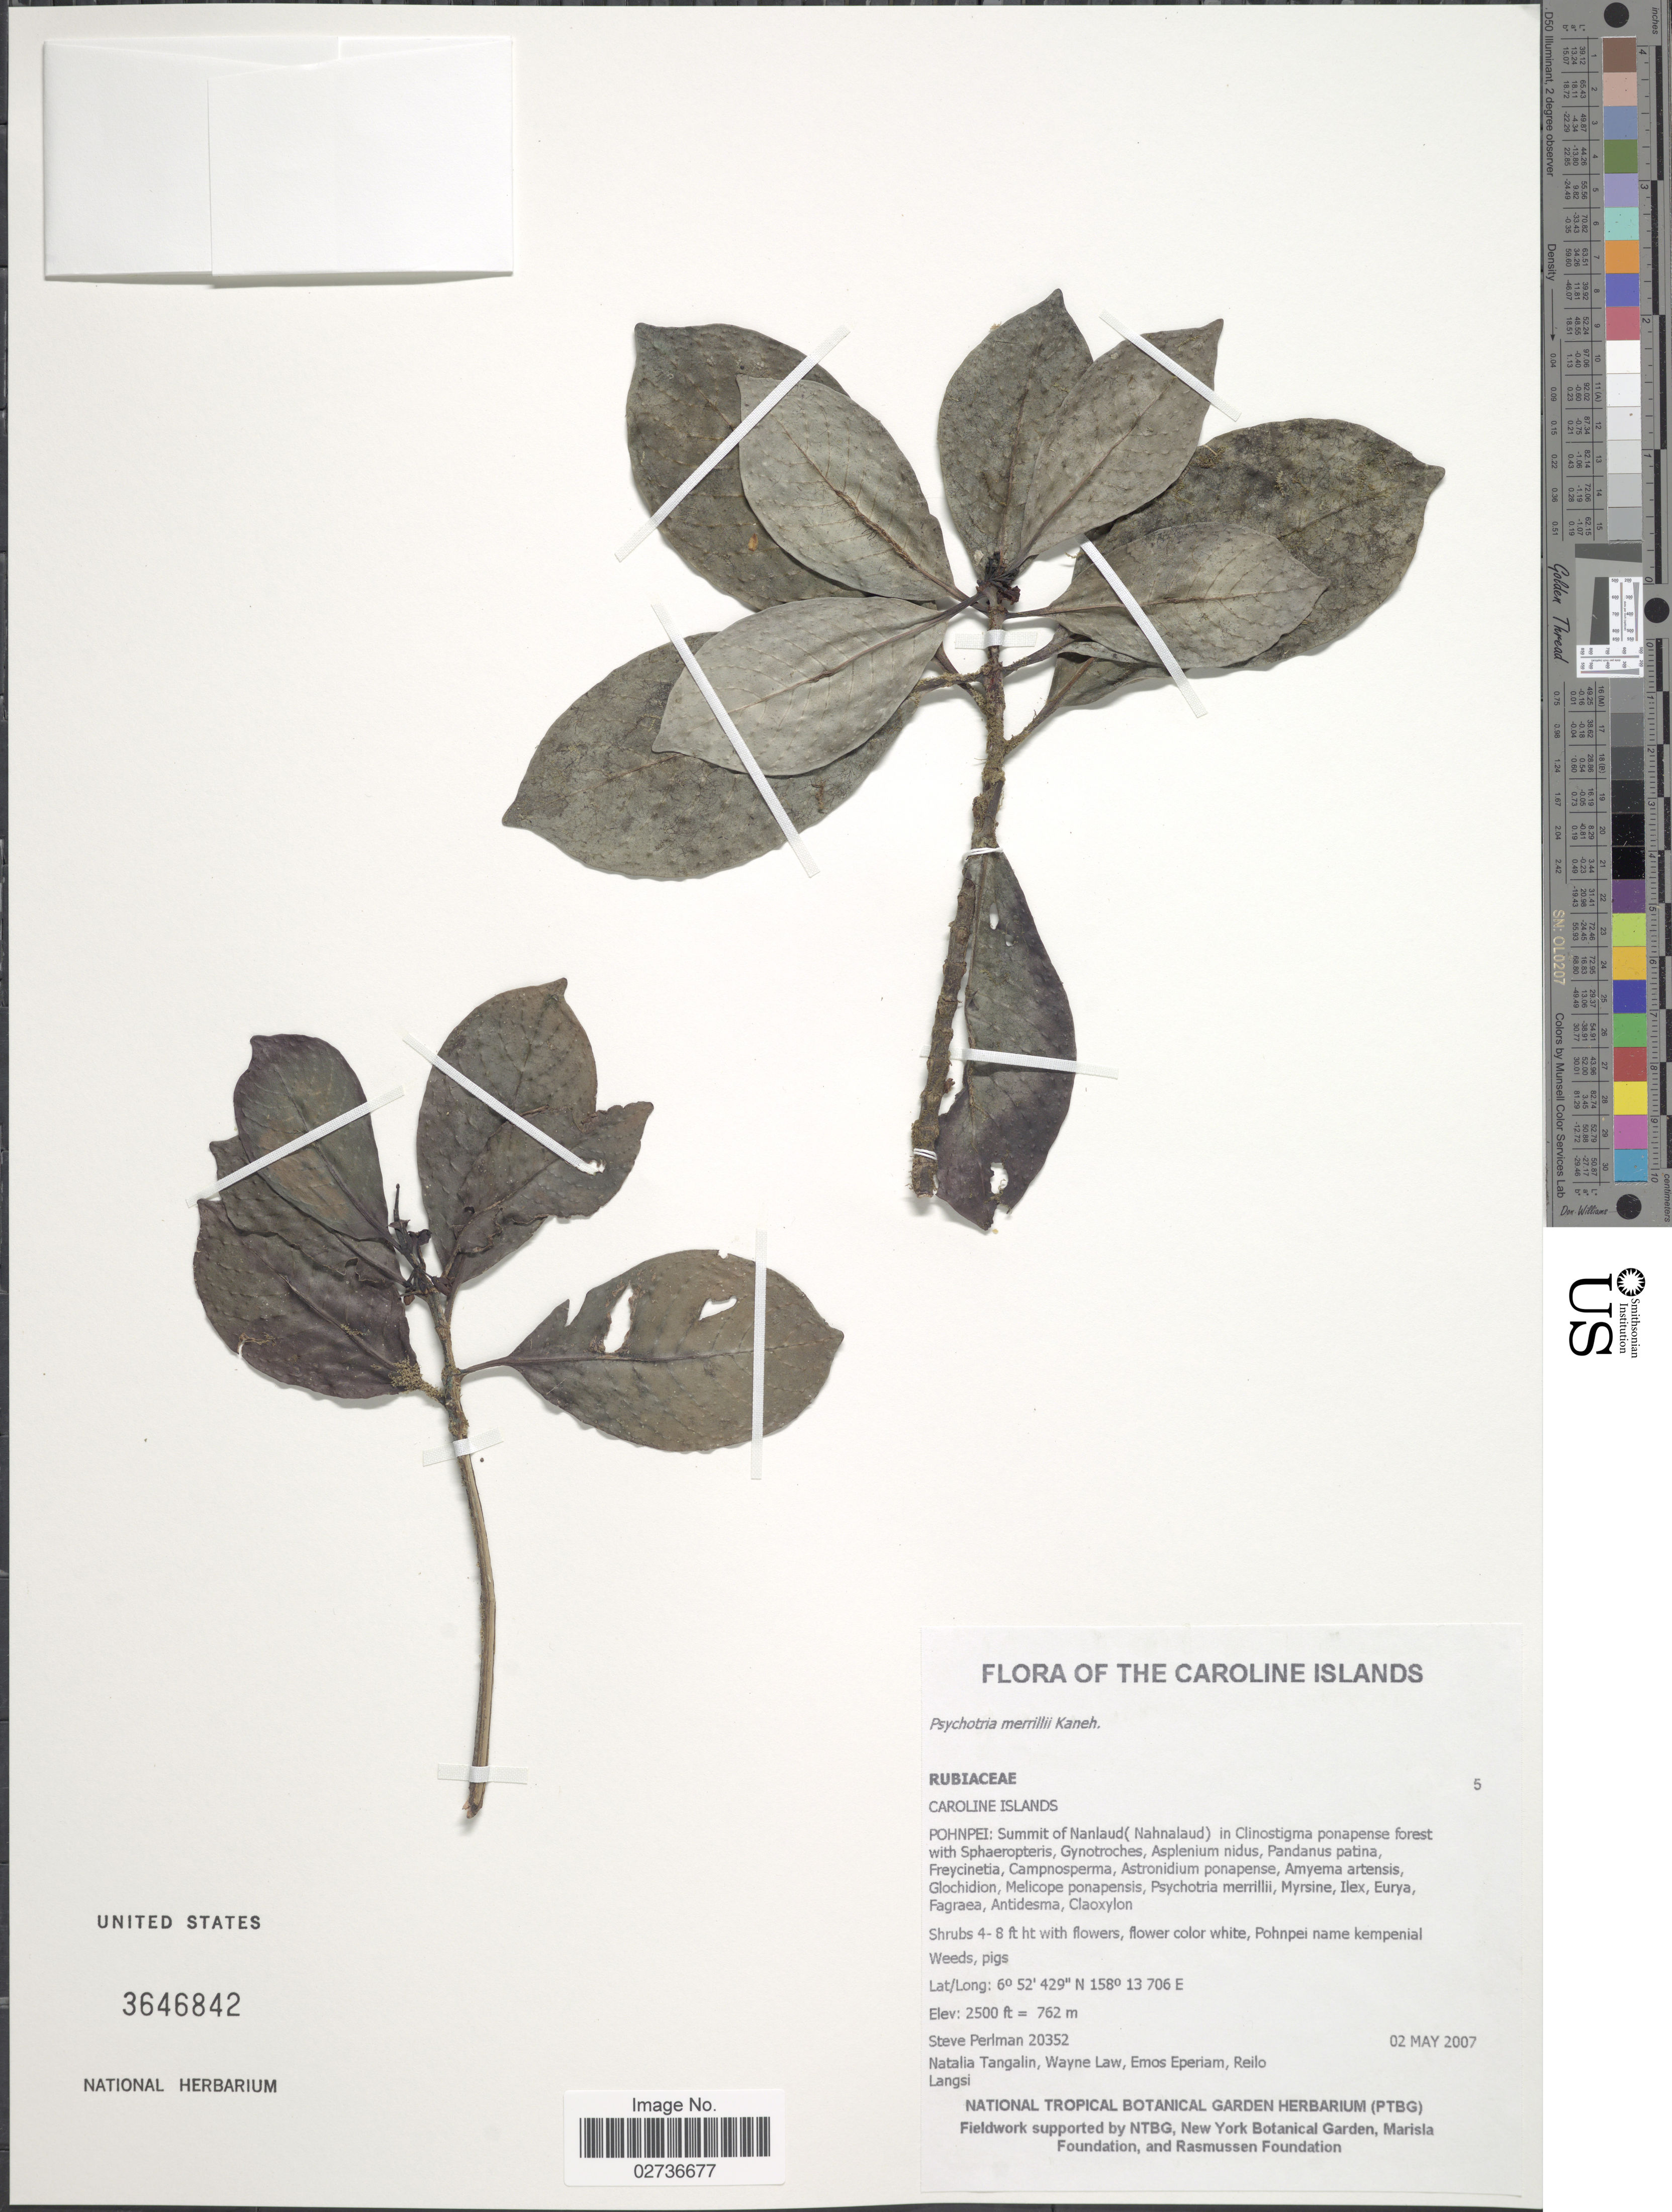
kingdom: Plantae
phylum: Tracheophyta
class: Magnoliopsida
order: Gentianales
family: Rubiaceae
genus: Psychotria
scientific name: Psychotria merrillii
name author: Kaneh.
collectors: S. Perlman, N. Tangalin, W. Law, E. Eperiam & L. Reilo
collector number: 20352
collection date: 2007-05-02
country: Micronesia, Federated States of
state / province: Pohnpei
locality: The Caroline Islands, Pohnpei: Summit of Nanlaud (Nahnalaud)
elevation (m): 762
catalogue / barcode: US 3646842